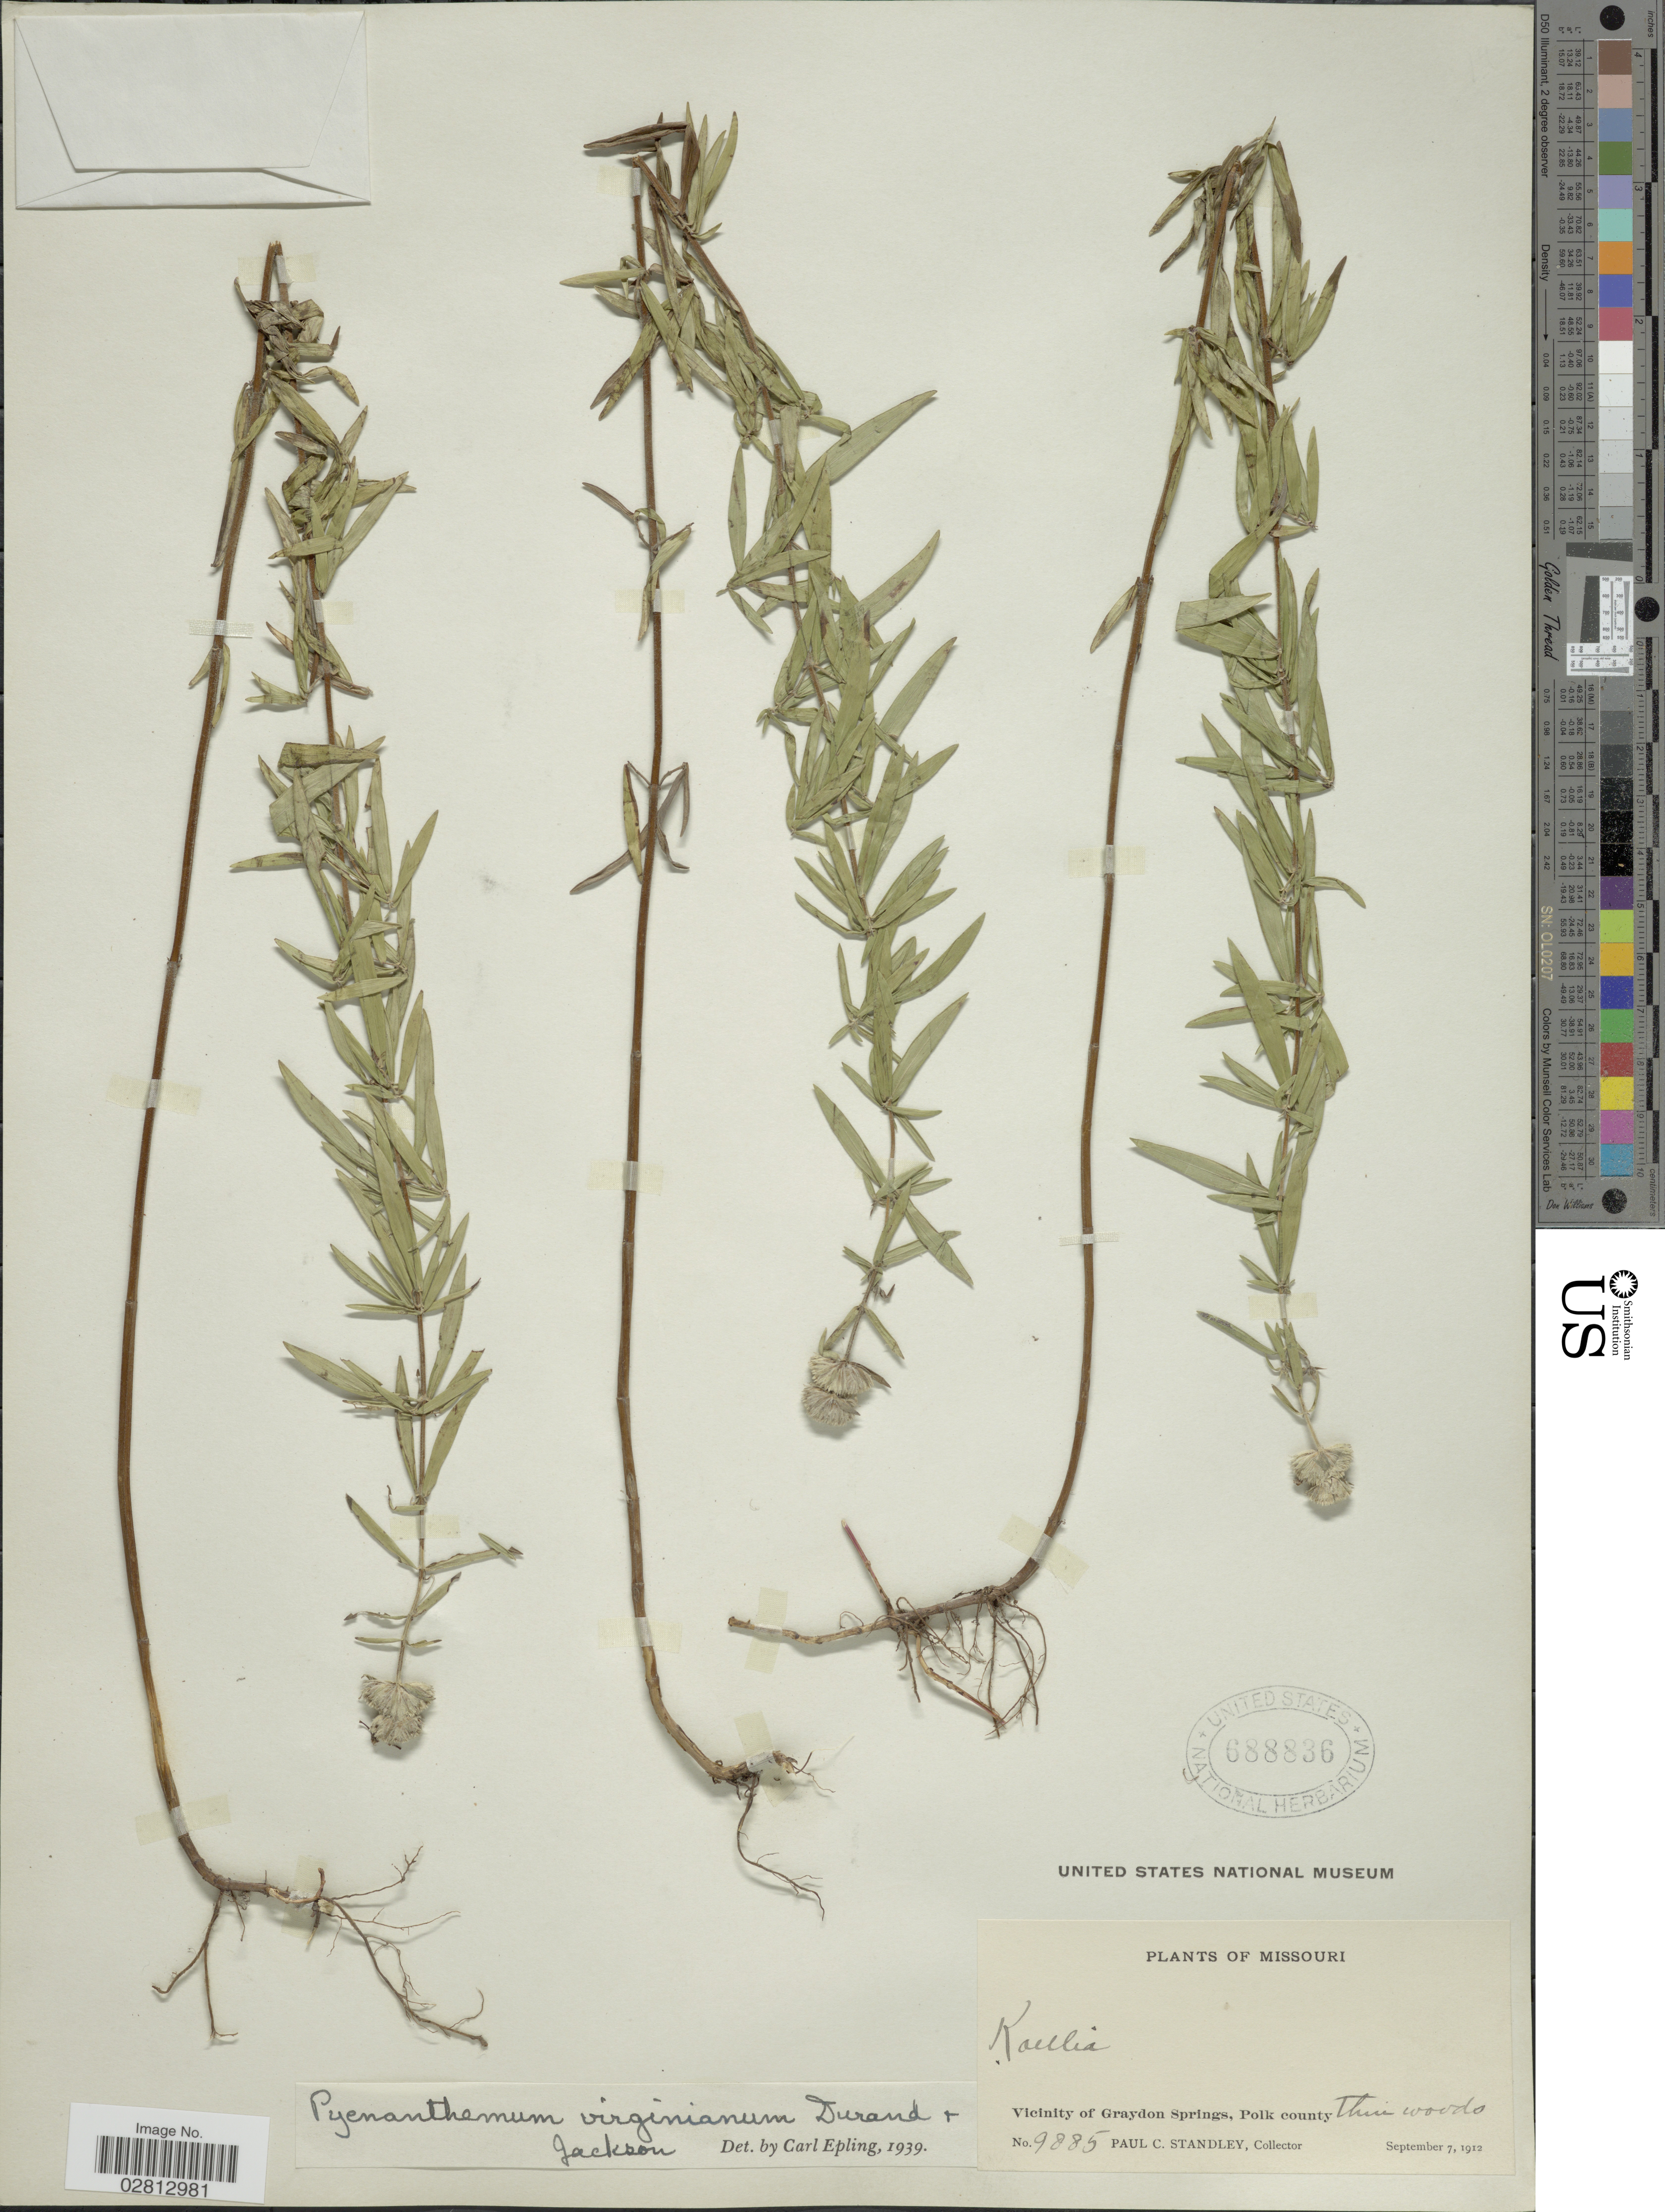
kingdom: Plantae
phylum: Tracheophyta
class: Magnoliopsida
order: Lamiales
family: Lamiaceae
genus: Pycnanthemum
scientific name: Pycnanthemum virginianum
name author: (L.) Durand & B.D. Jacks. ex B.L. Rob. & Fernald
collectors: P. C. Standley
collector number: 9885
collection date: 1912-09-07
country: United States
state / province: Missouri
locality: Vicinity of Graydon Springs, Polk County.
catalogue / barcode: US 688836